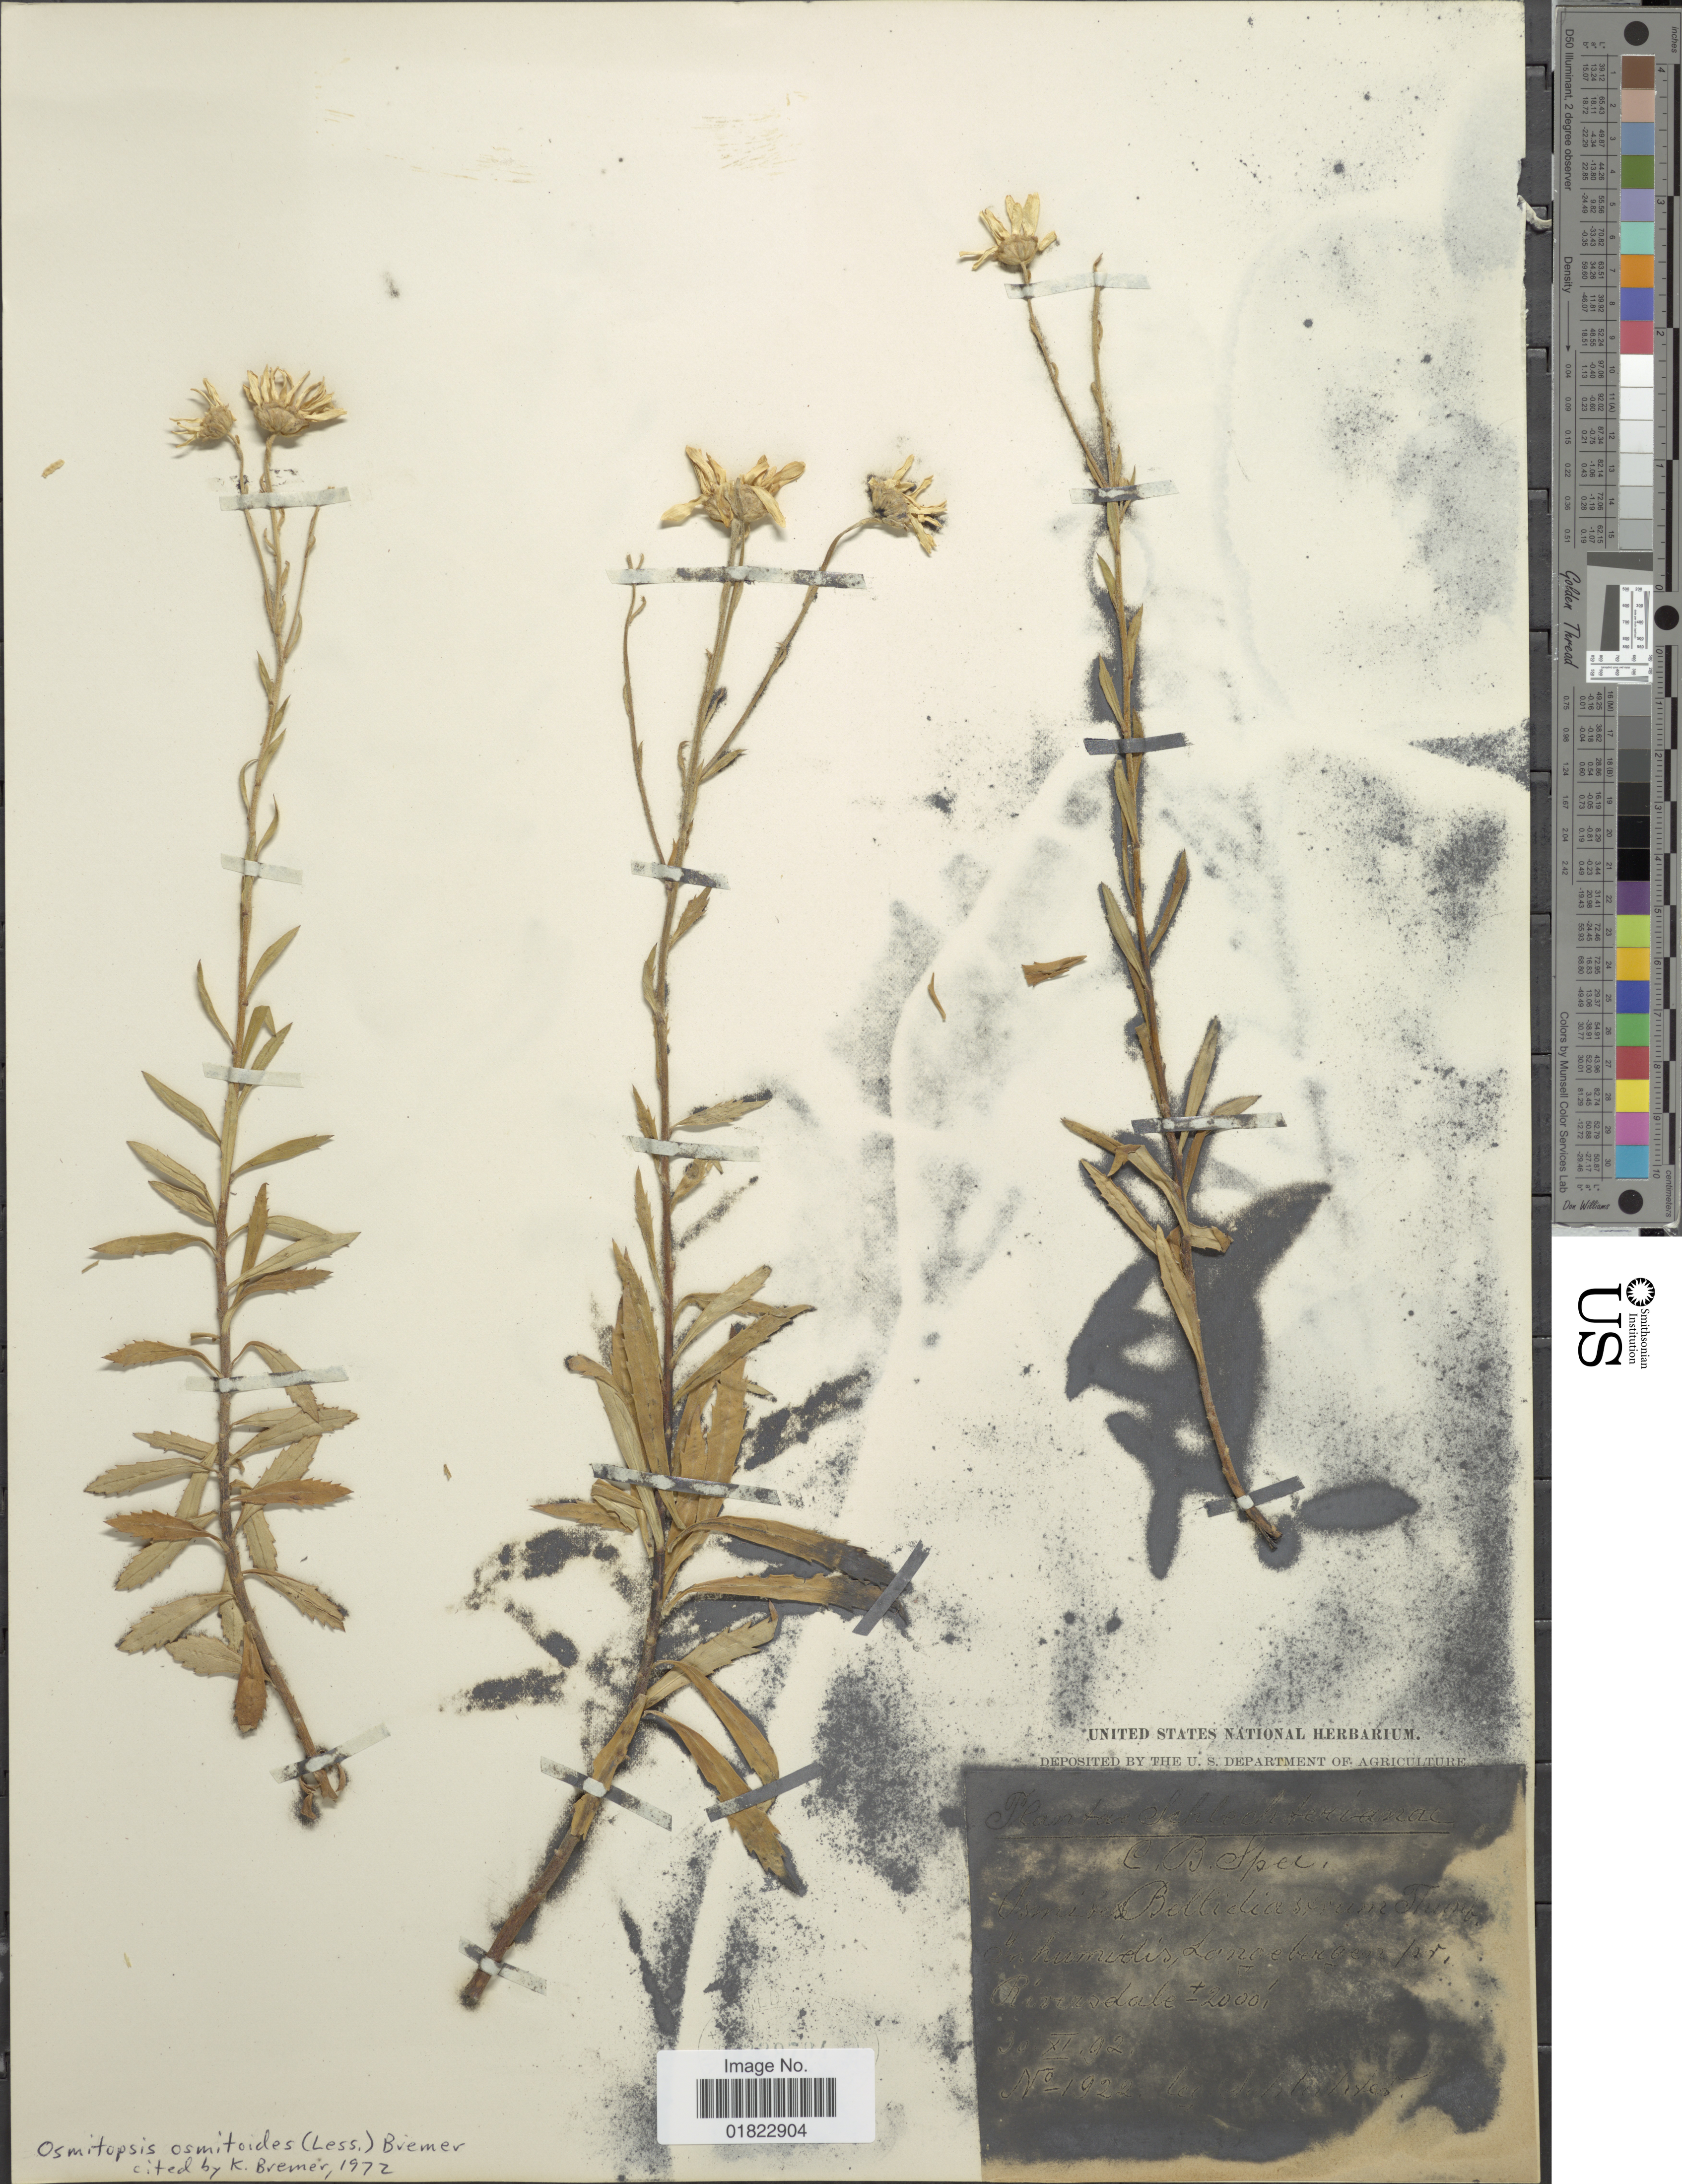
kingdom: Plantae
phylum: Tracheophyta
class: Magnoliopsida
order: Asterales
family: Asteraceae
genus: Osmitopsis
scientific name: Osmitopsis osmitoides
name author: (Less.) K. Bremer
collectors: Schlechter, --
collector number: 1922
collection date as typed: Transcribed d/m/y: 30/11/92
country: South Africa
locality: In humidatis, Langebergen pr. Riversdale.